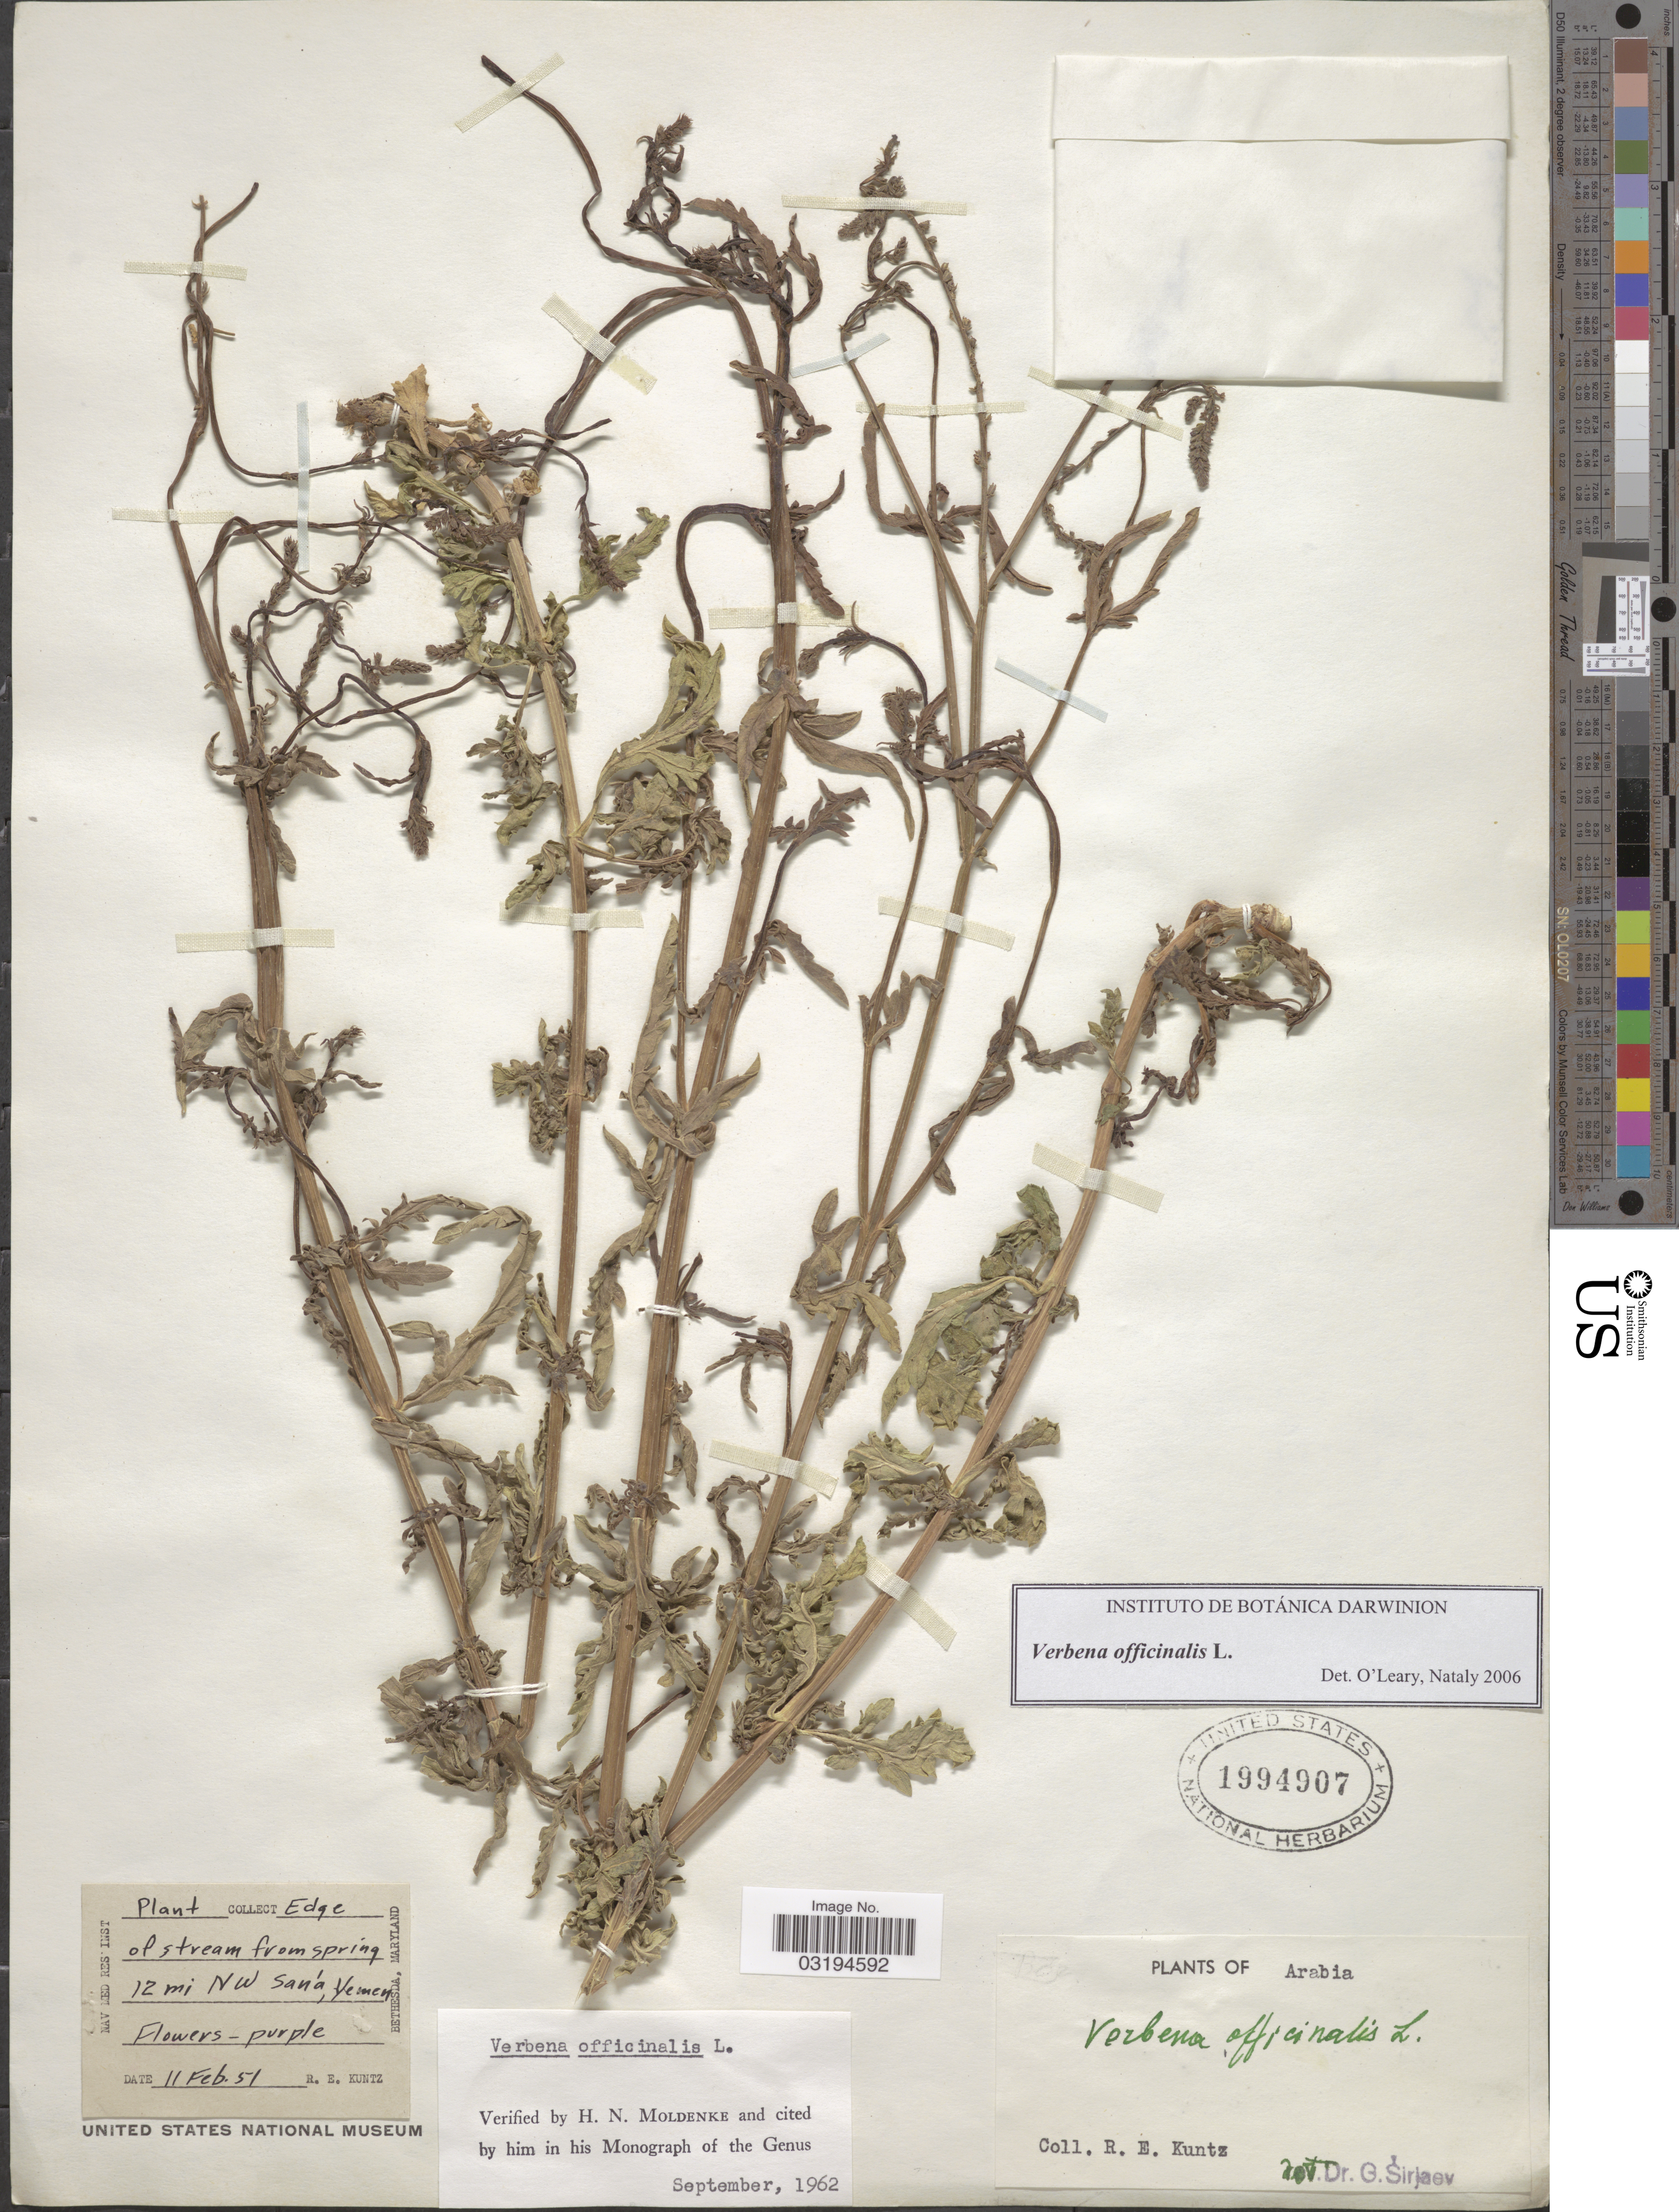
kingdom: Plantae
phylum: Tracheophyta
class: Magnoliopsida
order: Lamiales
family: Verbenaceae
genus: Verbena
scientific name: Verbena officinalis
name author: L.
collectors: R. E. Kuntz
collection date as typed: Transcribed d/m/y: 11/2/51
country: Yemen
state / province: San'a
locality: Edge of stream from spring 12 mi NW Saná.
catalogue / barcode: US 1994907